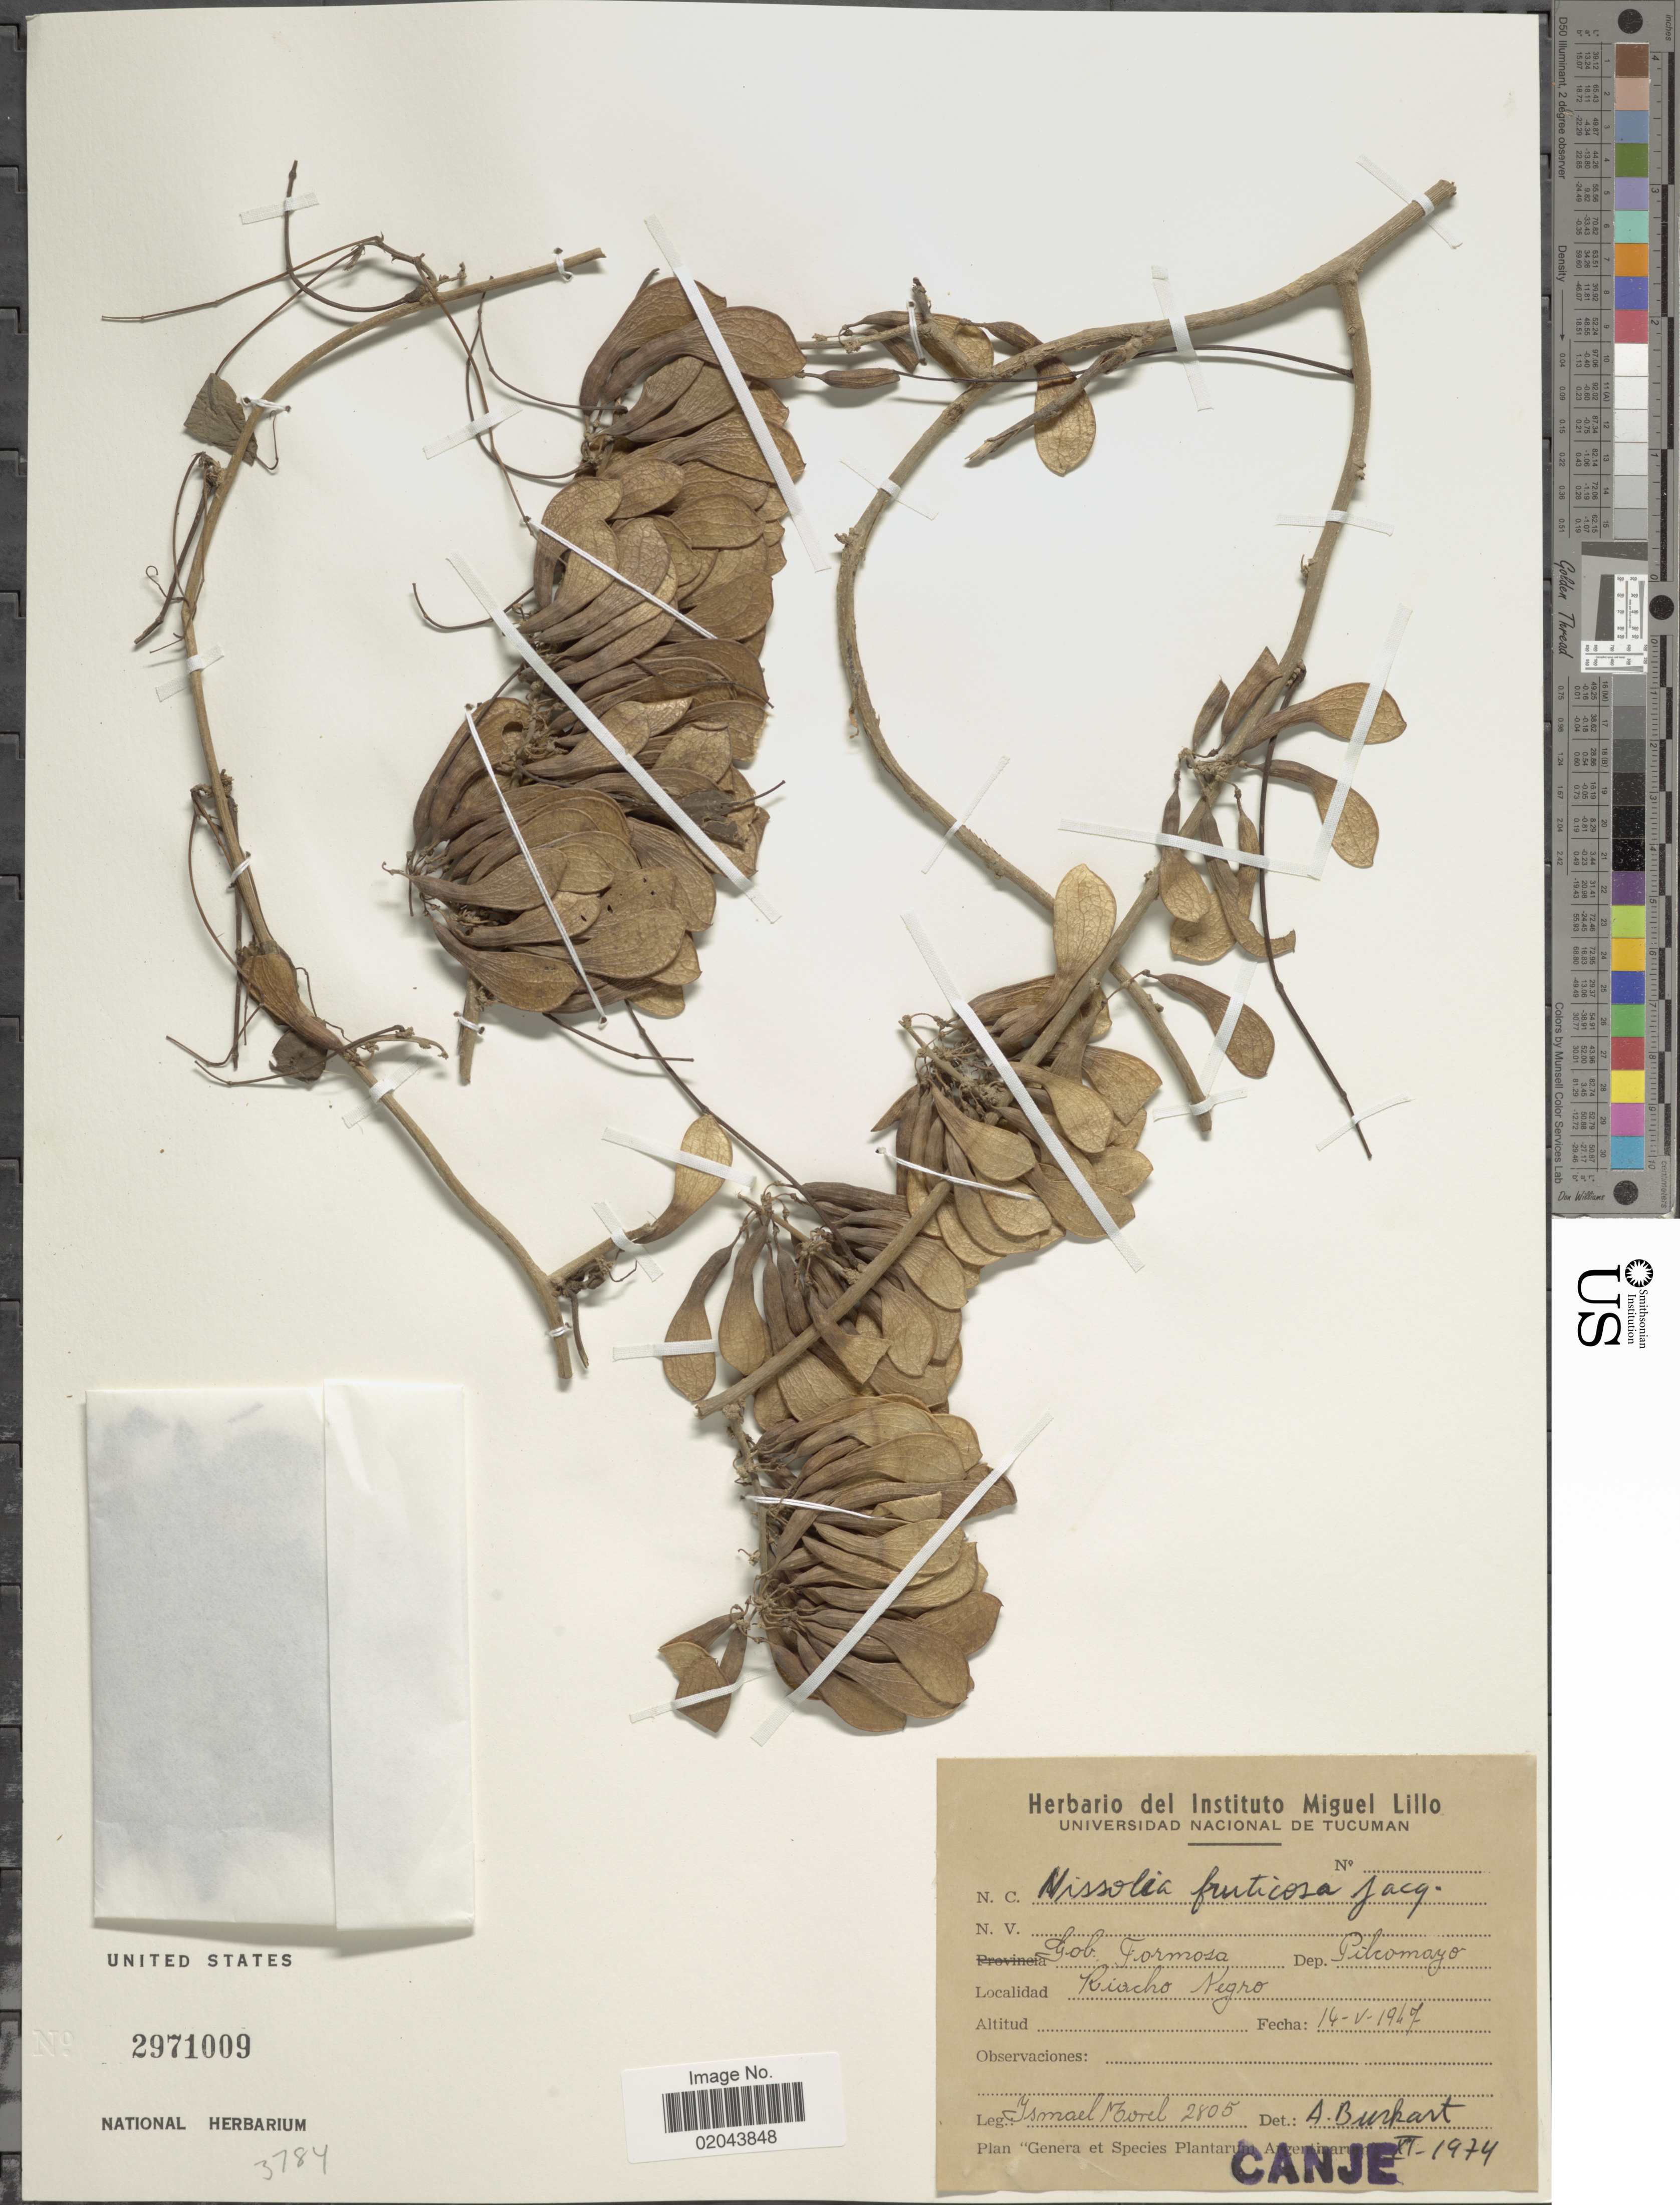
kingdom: Plantae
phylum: Tracheophyta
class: Magnoliopsida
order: Fabales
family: Fabaceae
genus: Nissolia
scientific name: Nissolia fruticosa var. fruticosa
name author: Jacq.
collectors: I. Morel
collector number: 2805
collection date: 1947-05-14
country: Argentina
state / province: Formosa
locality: Dep. Pilcomayo, Riacho Negro.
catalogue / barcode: US 2971009